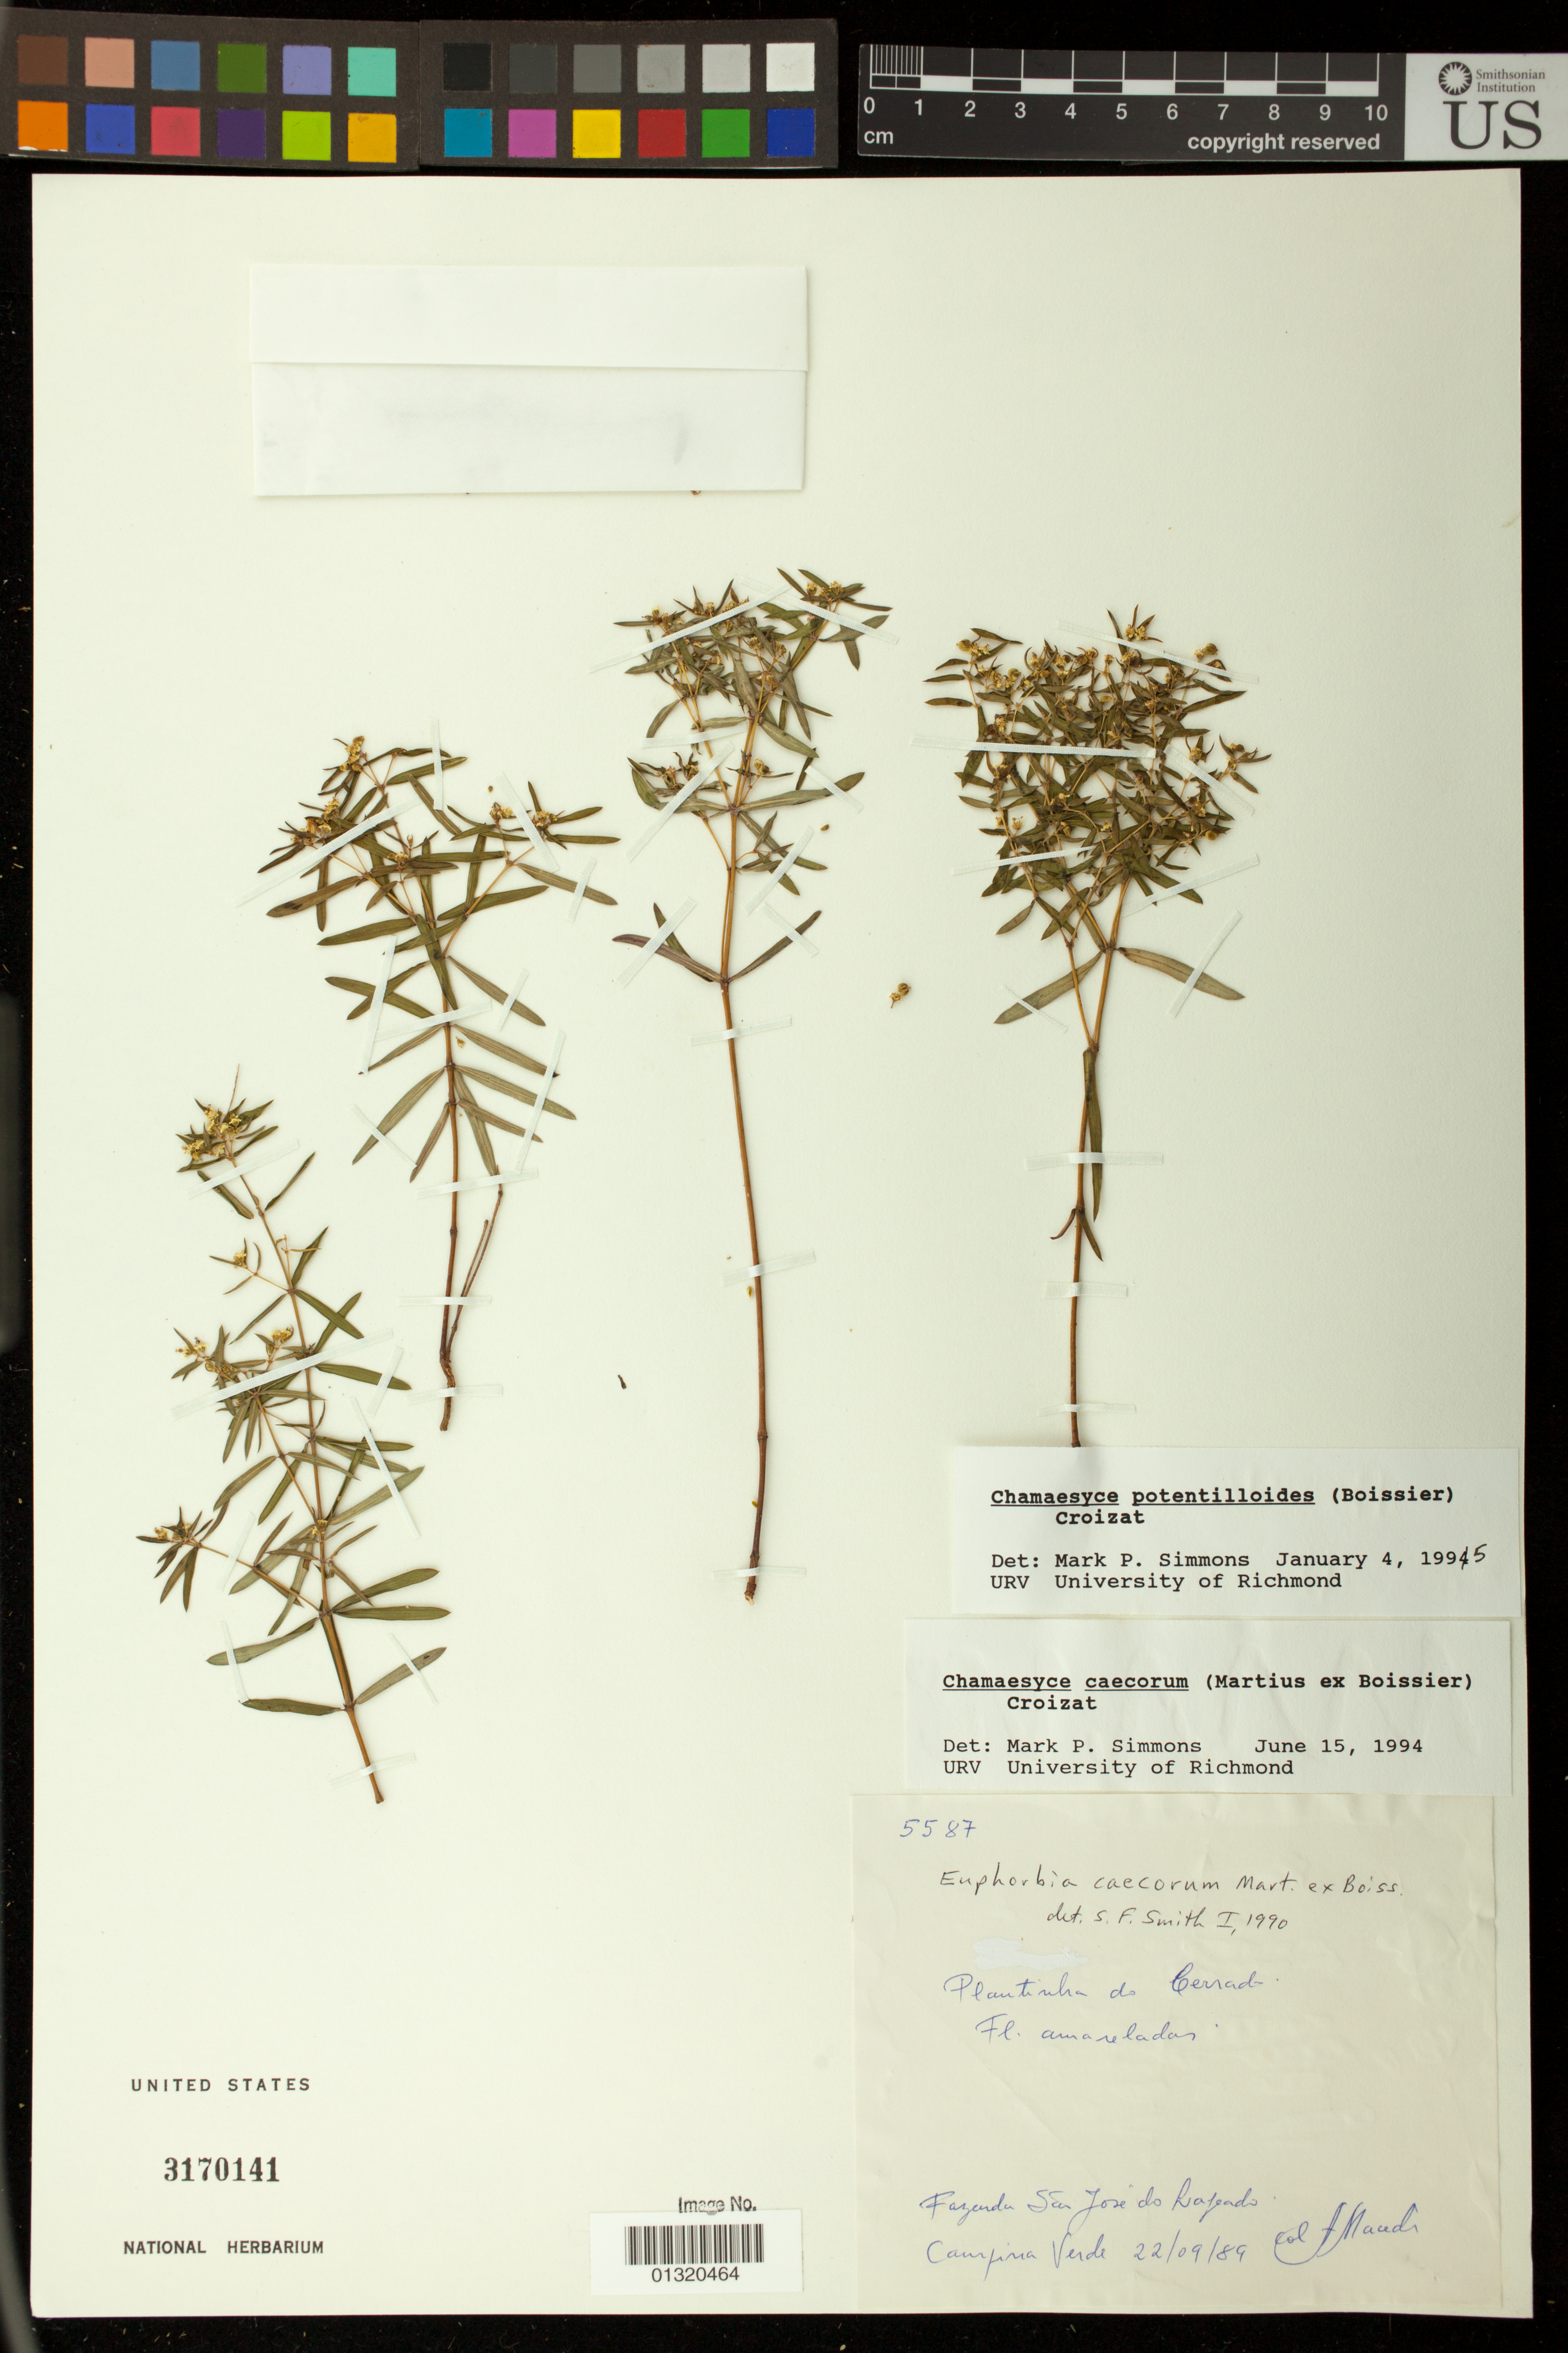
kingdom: Plantae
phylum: Tracheophyta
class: Magnoliopsida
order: Malpighiales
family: Euphorbiaceae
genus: Euphorbia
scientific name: Euphorbia potentilloides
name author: Boiss.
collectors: A. Macedo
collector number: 5587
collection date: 1989-09-22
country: Brazil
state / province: Minas Gerais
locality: Fazenda Sao Jose do Lajeado. Campina Verde;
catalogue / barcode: US 3170141